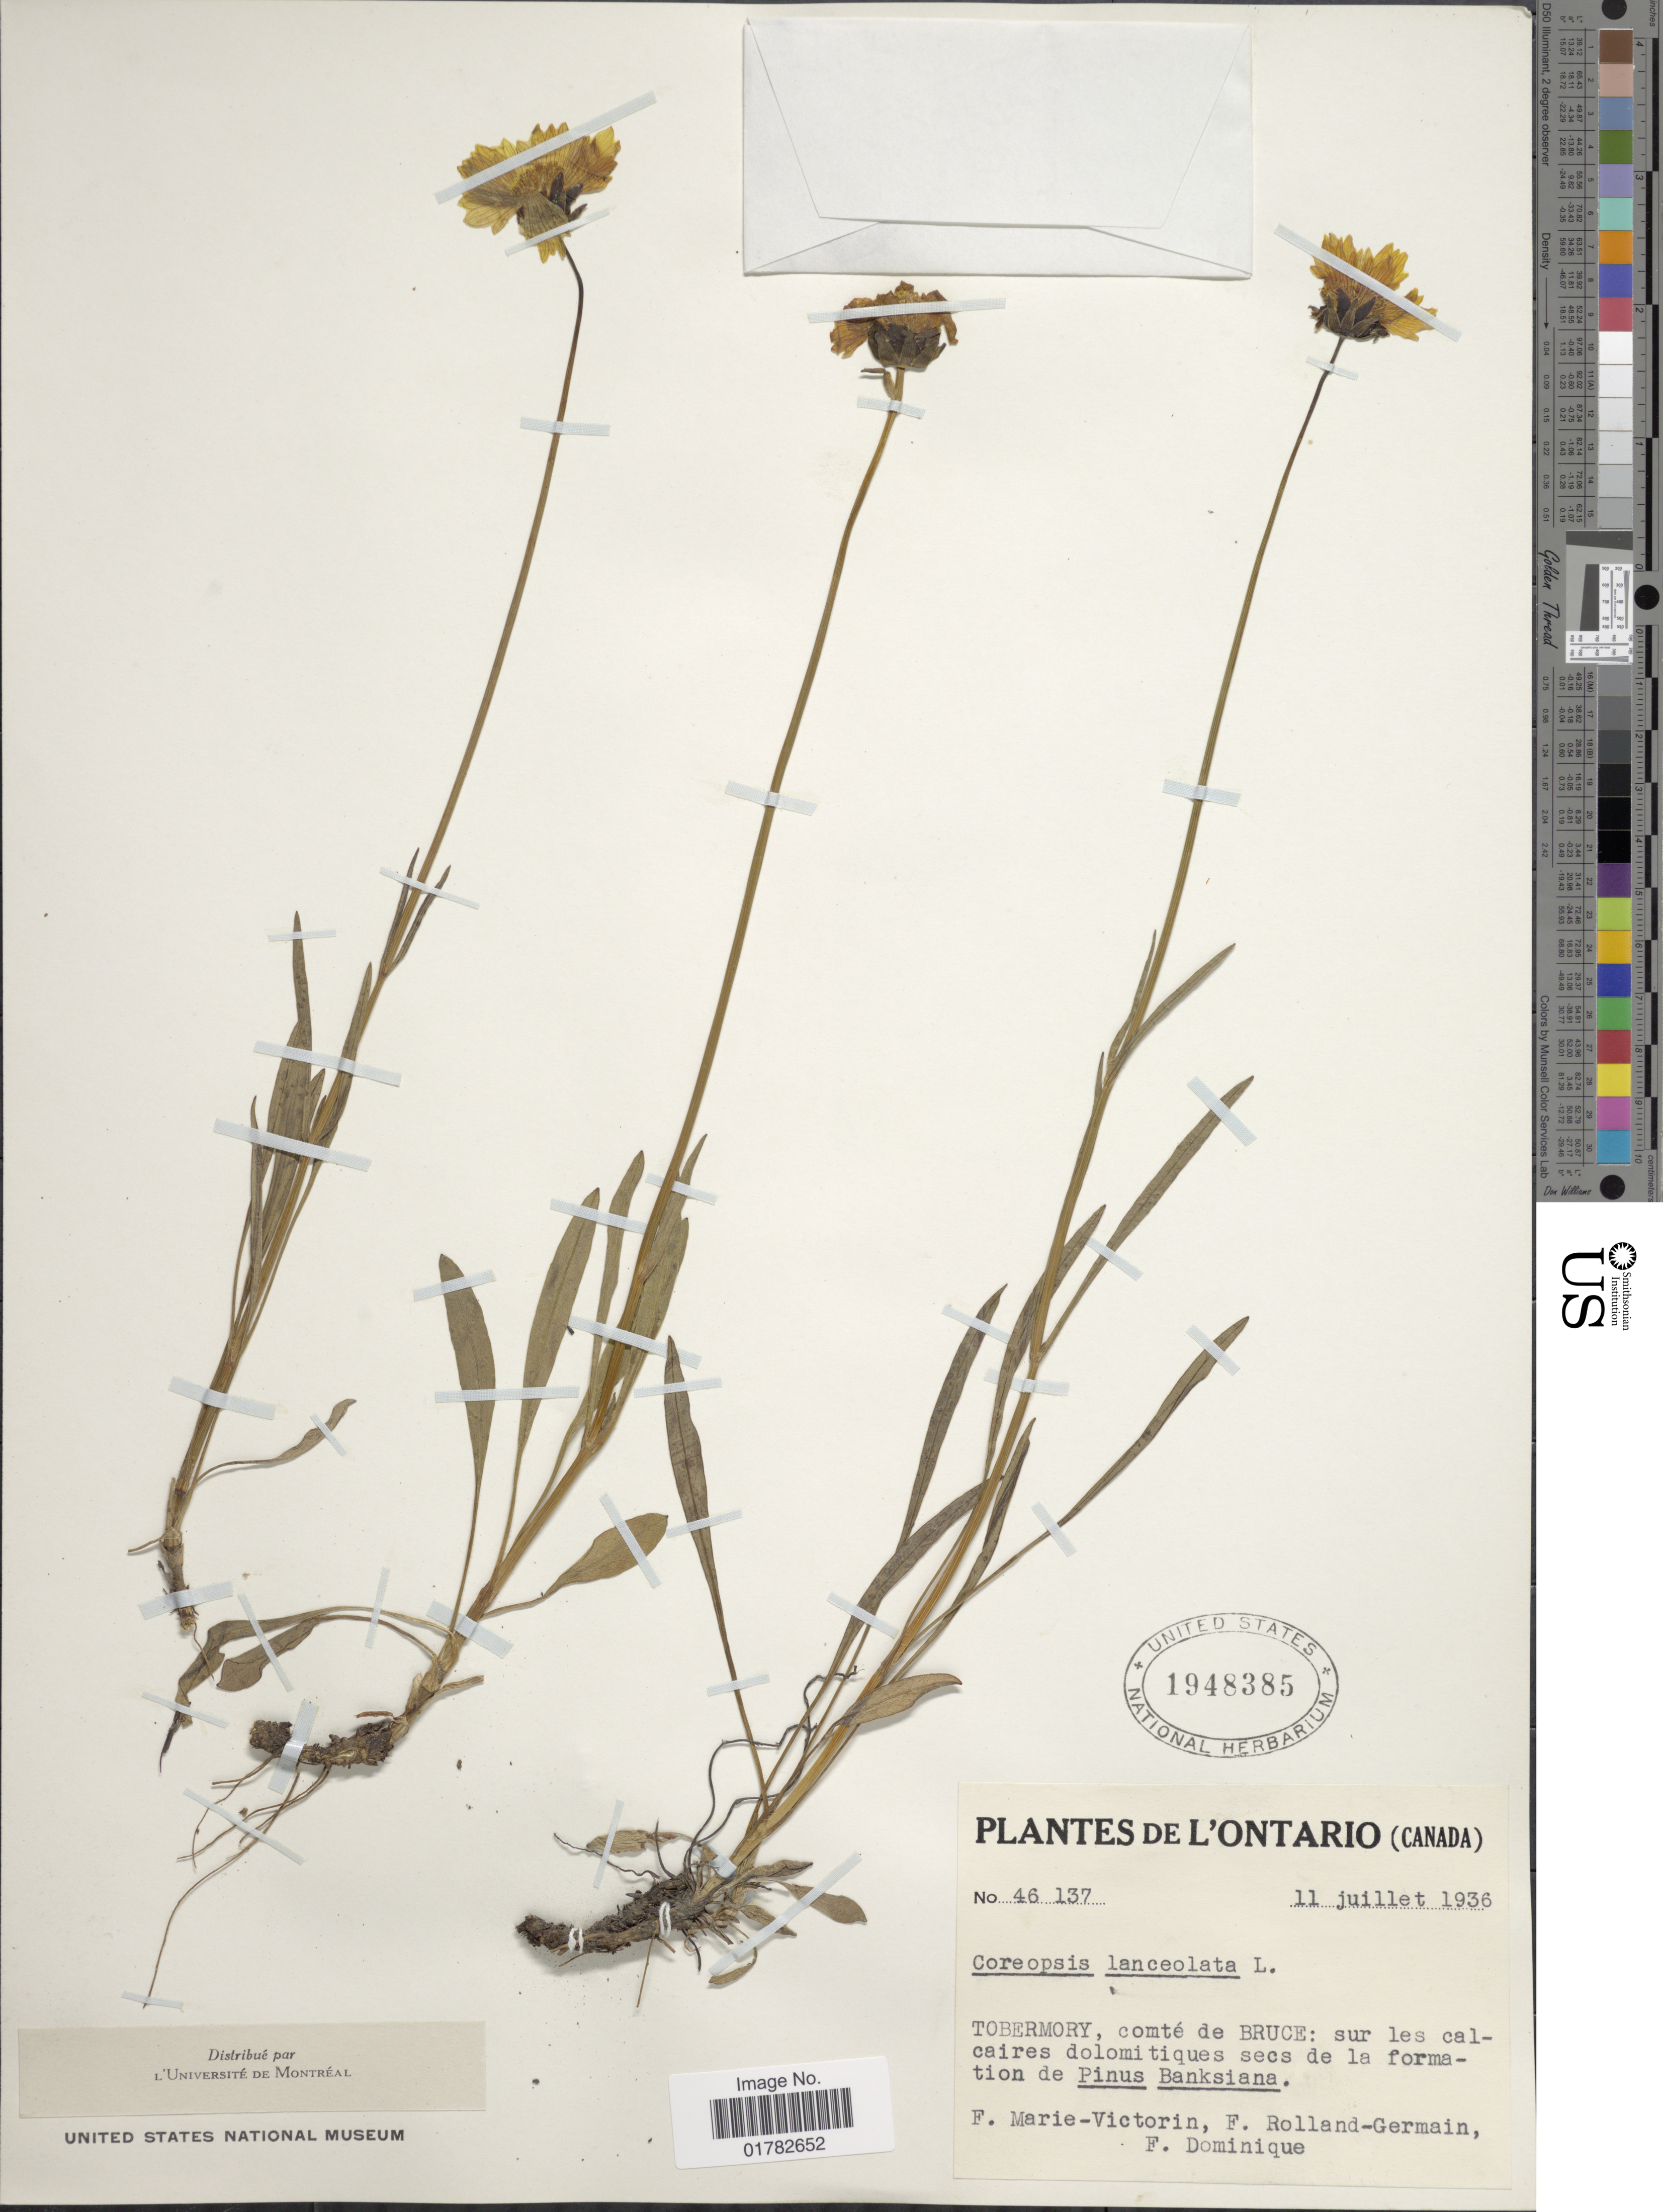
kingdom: Plantae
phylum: Tracheophyta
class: Magnoliopsida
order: Asterales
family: Asteraceae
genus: Coreopsis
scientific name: Coreopsis lanceolata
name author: L.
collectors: F. Marie-Victorin, Rolland-Germain & F. Dominique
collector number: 46137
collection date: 1936-07-11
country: Canada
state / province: Ontario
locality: Tobermory, comté de Bruce: sur les calcaires dolomitiques secs de la formation de Pinus Banksiana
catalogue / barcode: US 1948385